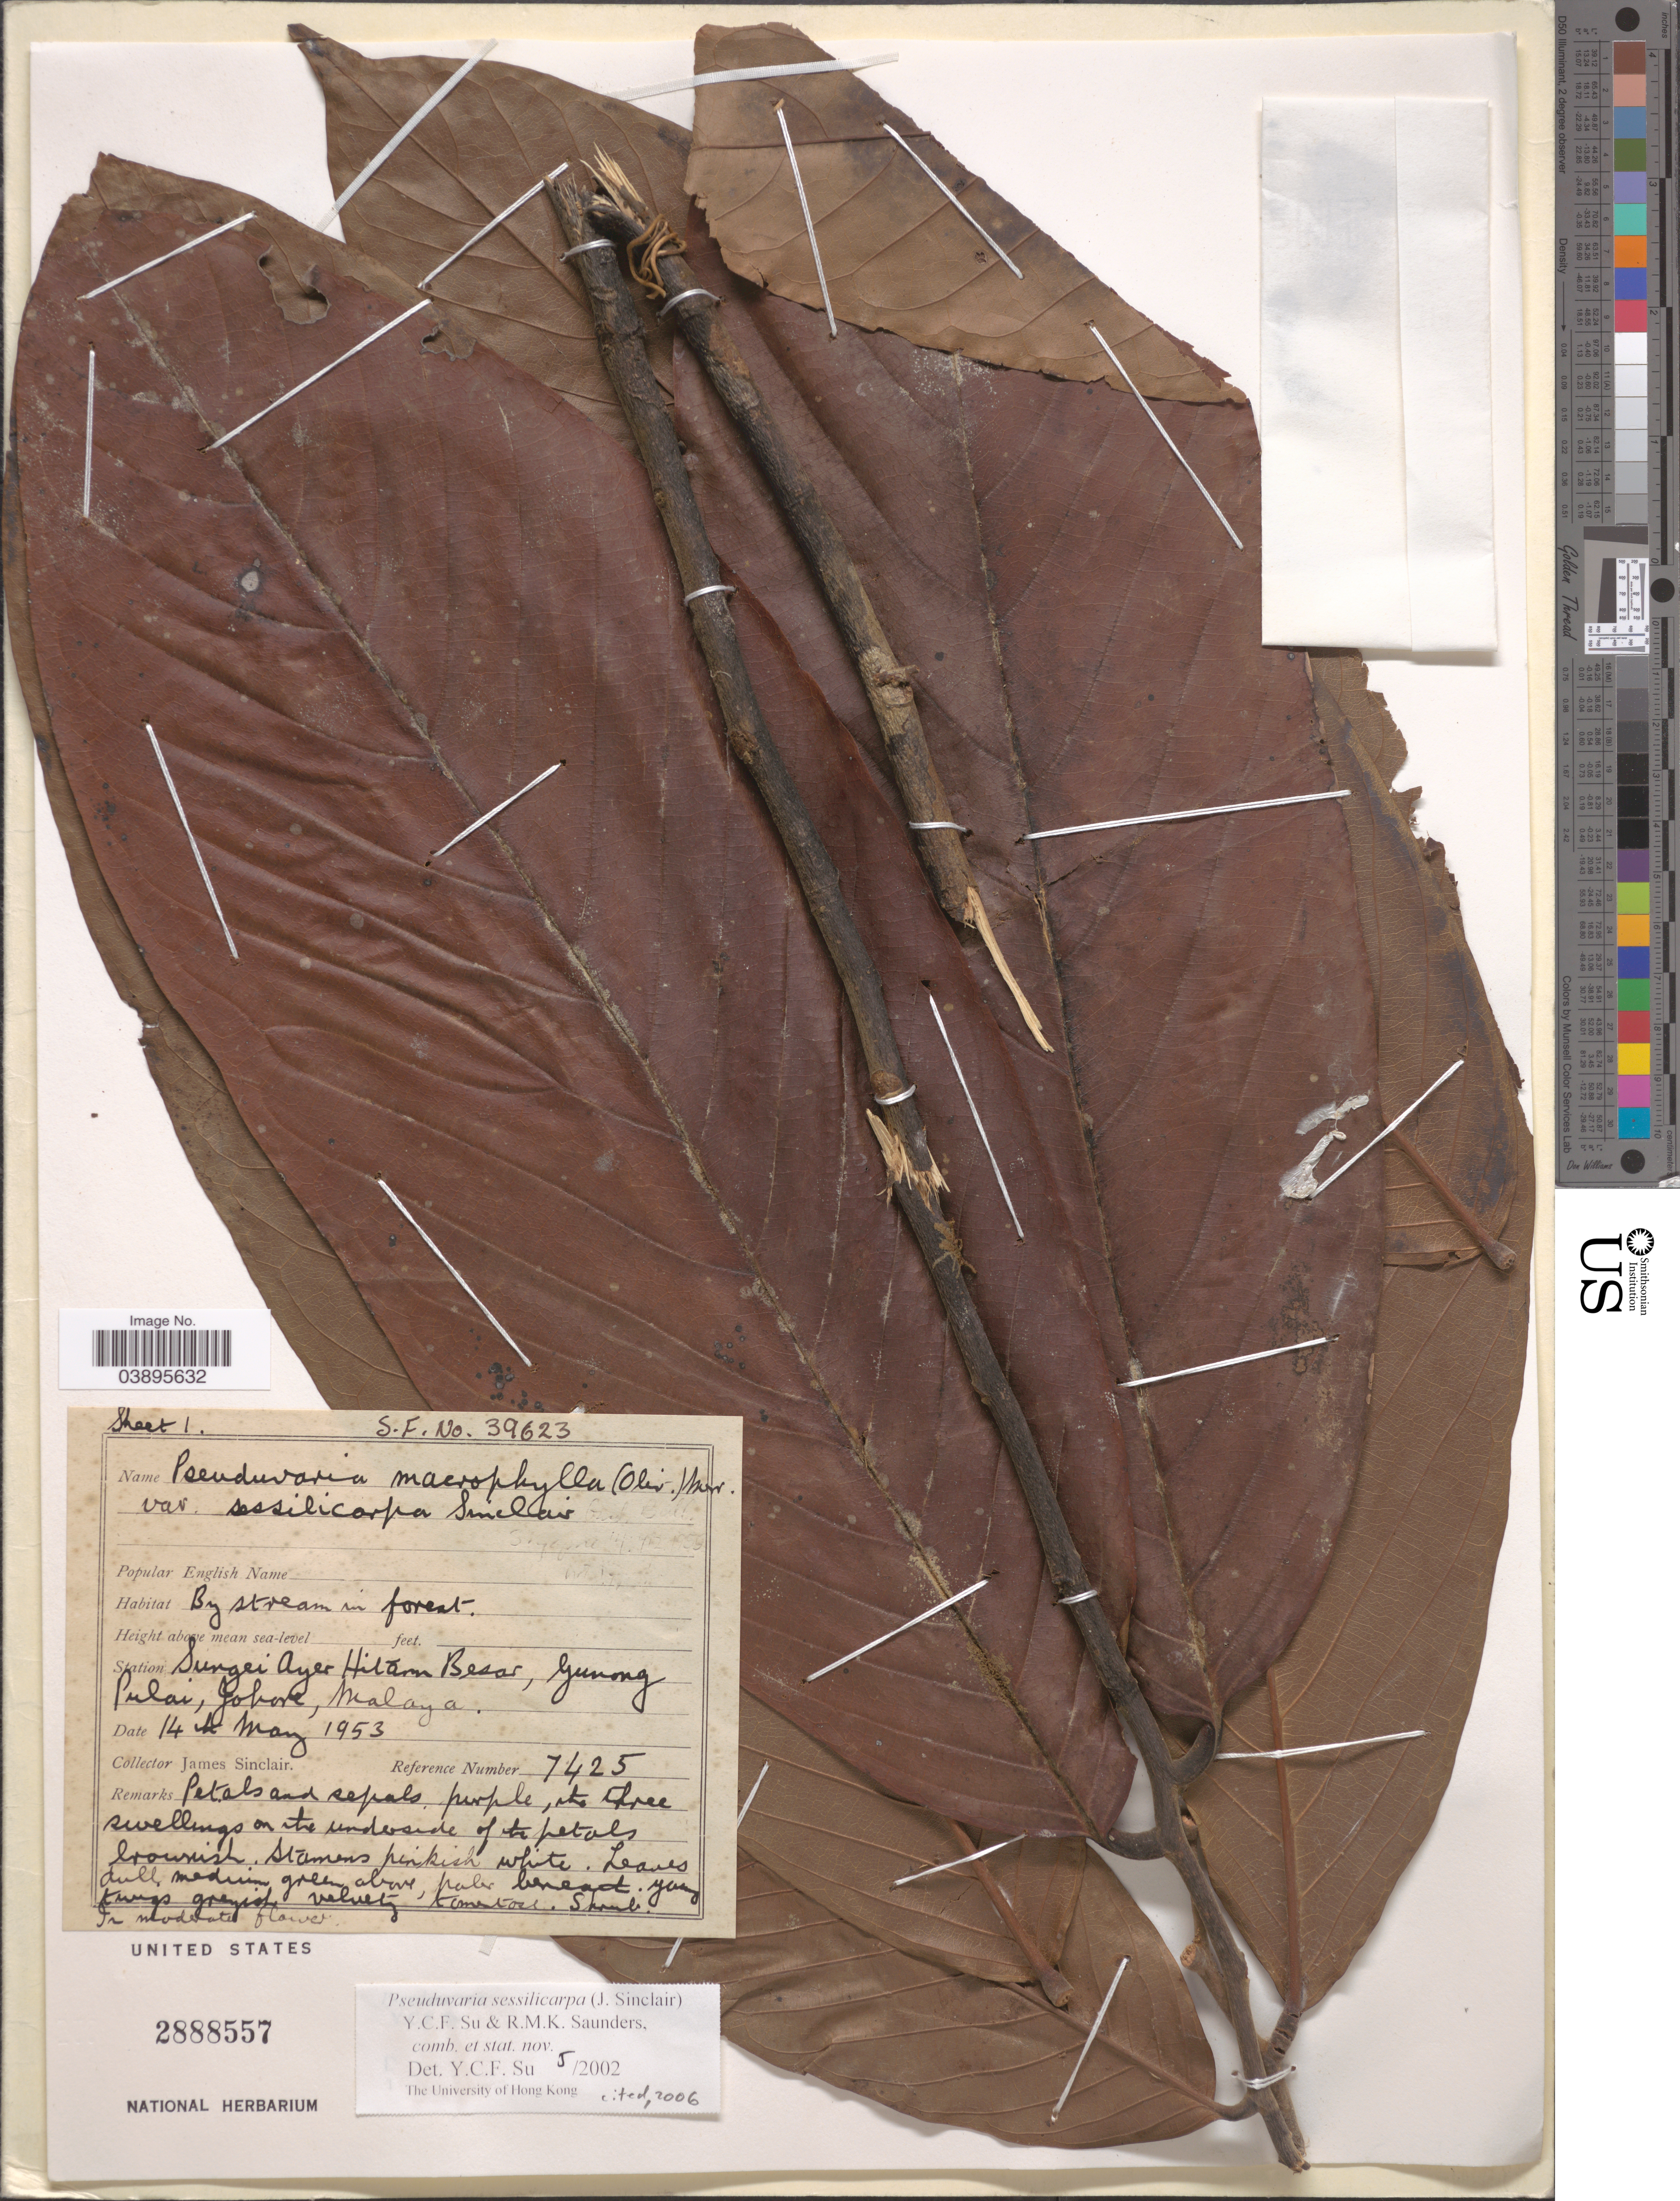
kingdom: Plantae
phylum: Tracheophyta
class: Magnoliopsida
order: Magnoliales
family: Annonaceae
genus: Pseuduvaria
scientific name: Pseuduvaria sessilicarpa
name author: (J. Sinclair) Y.C.F. Su & R.M.K. Saunders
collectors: J. Sinclair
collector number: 7425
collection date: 1953-05-14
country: Malaysia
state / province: Johor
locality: Station Sungei Ayer Hitam Besar, Gunong Pulai, Johore, Malaya.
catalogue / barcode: US 2888557